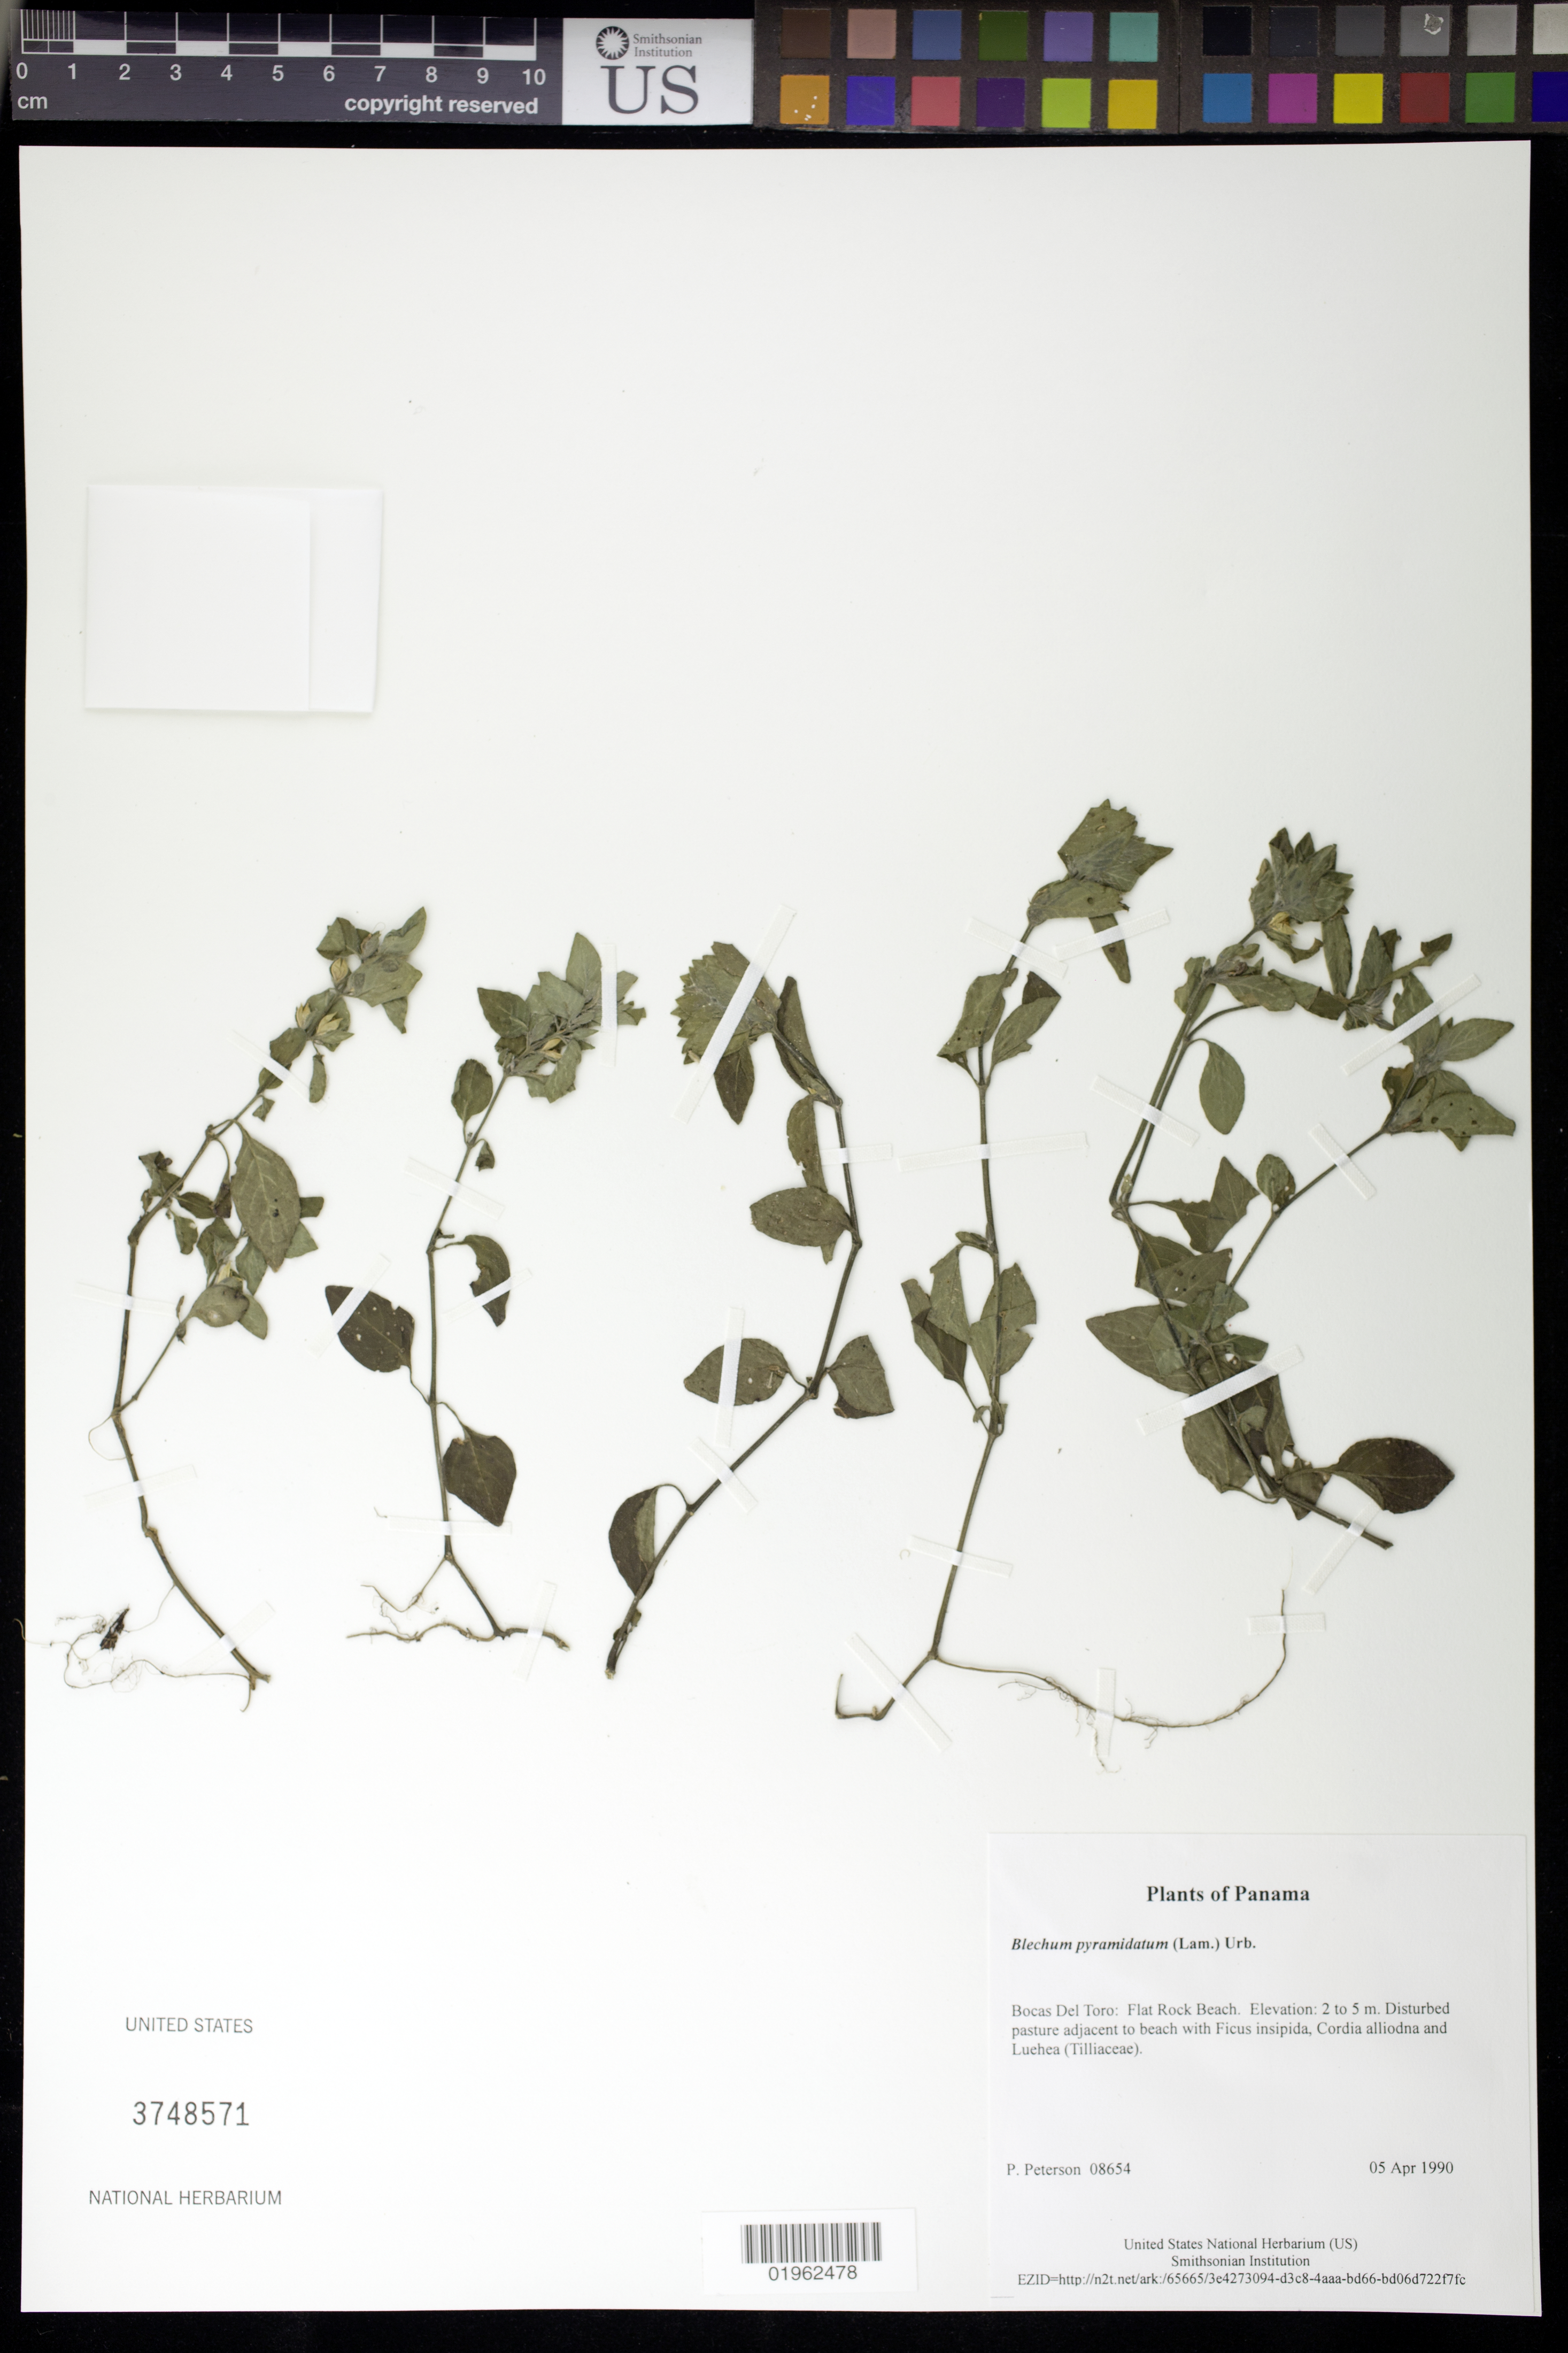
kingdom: Plantae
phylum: Tracheophyta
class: Magnoliopsida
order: Lamiales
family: Acanthaceae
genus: Blechum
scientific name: Blechum pyramidatum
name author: (Lam.) Urb.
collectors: P. M. Peterson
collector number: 08654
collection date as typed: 05 Apr 1990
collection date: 1990-04-05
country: Panama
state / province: Bocas del Toro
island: Colón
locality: Flat Rock Beach.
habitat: Disturbed pasture adjacent to beach with Ficus insipida, Cordia alliodna and Luehea (Tilliaceae).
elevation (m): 2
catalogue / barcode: US 3748571